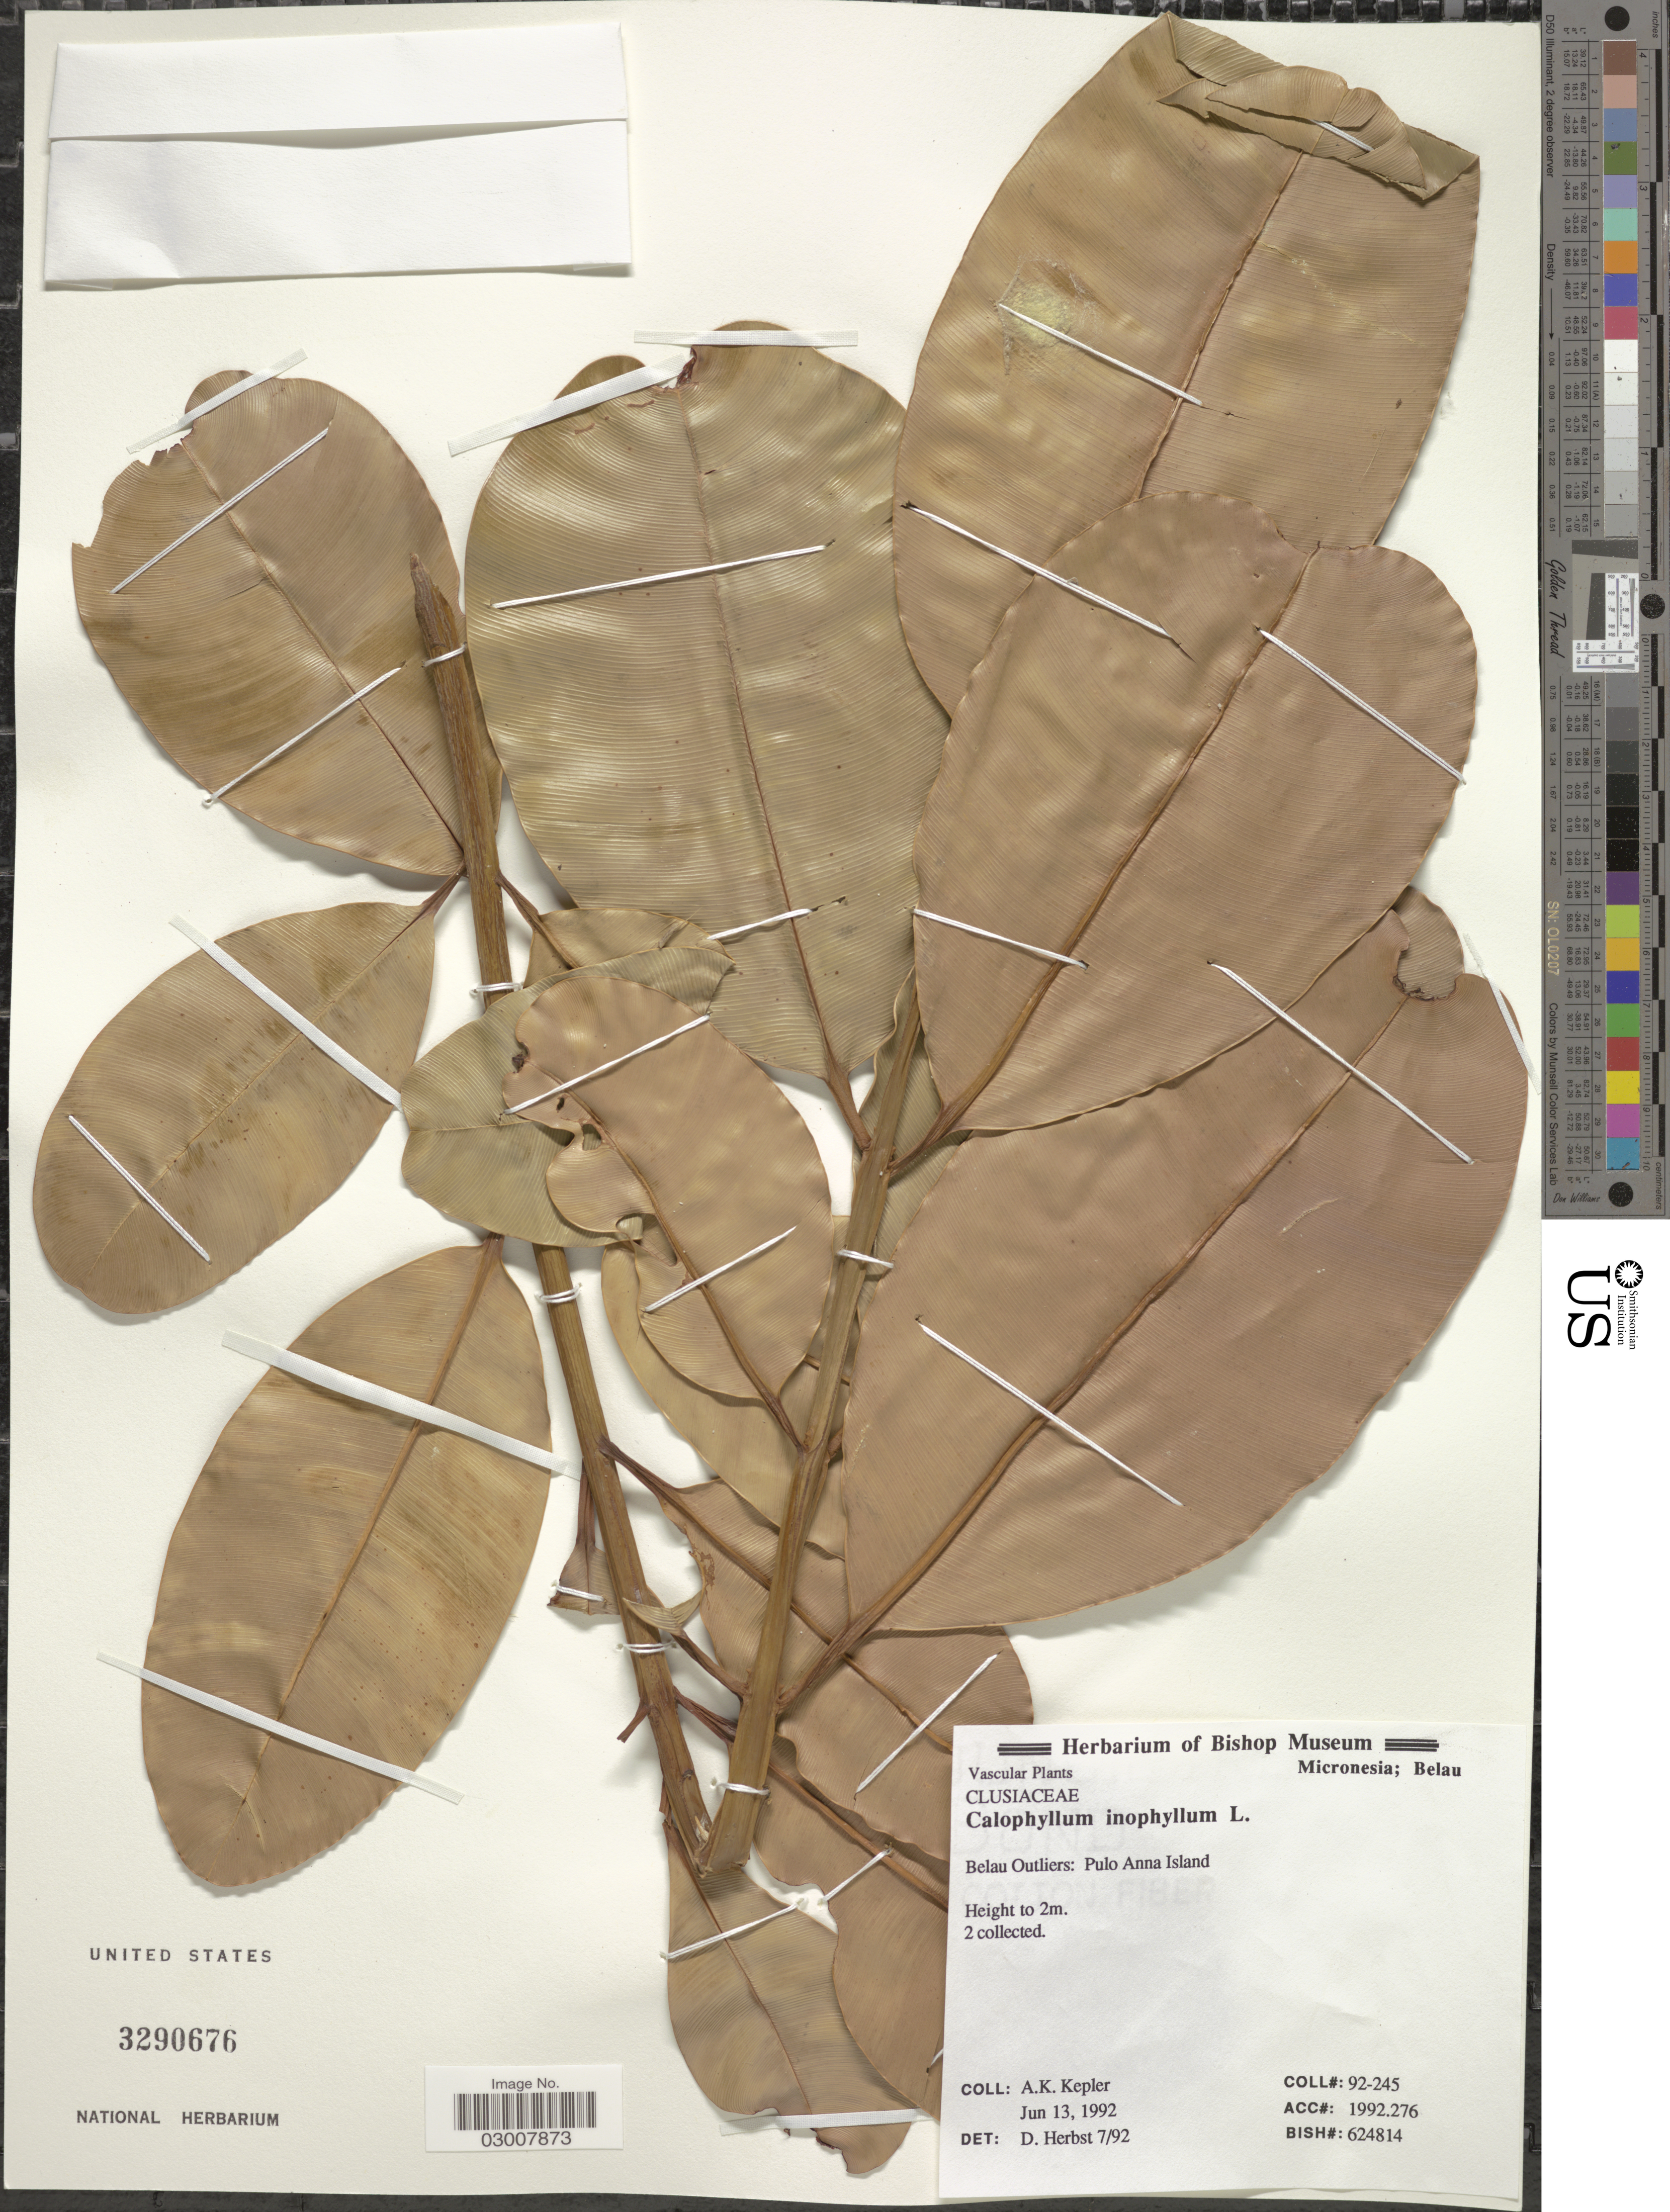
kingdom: Plantae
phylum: Tracheophyta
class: Magnoliopsida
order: Malpighiales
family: Calophyllaceae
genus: Calophyllum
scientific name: Calophyllum inophyllum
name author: L.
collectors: A. K. Kepler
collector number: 92-245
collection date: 1992-06-13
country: Palau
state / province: Belau Outliers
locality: Micronesia; Belau. Belau Outliers: Pulo Anna Island.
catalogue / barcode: US 3290676